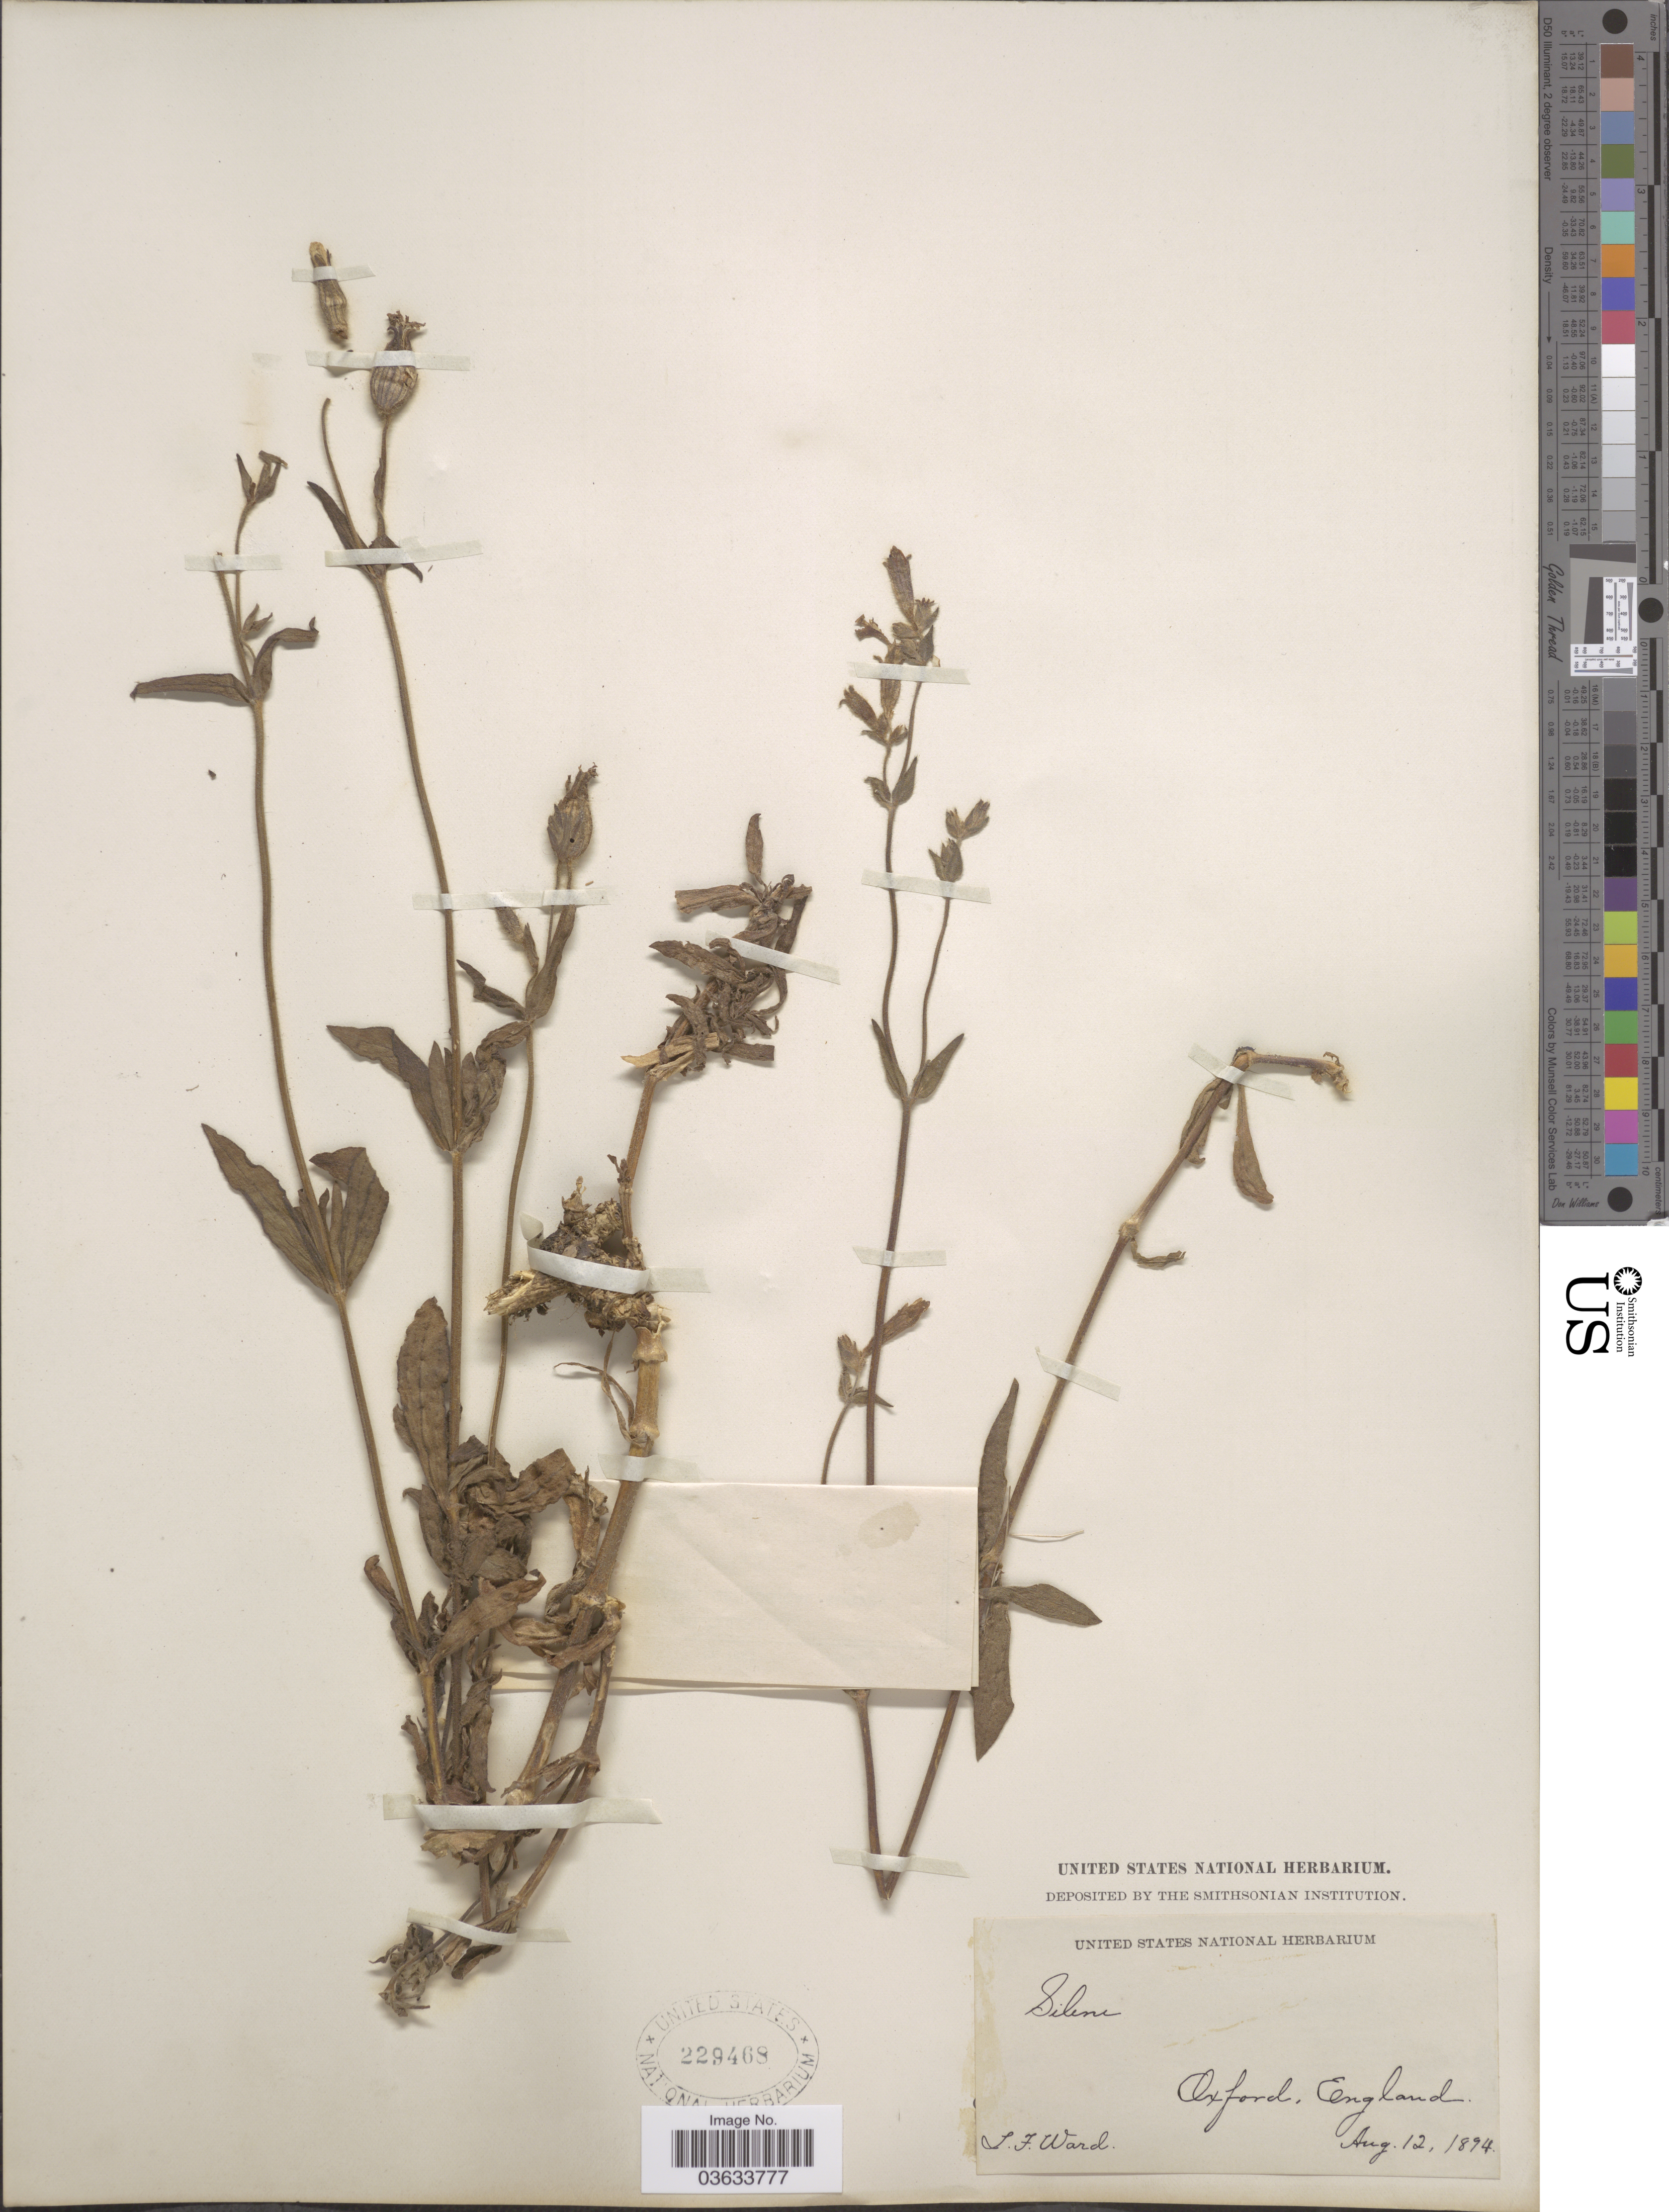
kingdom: Plantae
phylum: Tracheophyta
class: Magnoliopsida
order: Caryophyllales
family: Caryophyllaceae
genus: Silene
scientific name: Silene sp.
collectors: L. Ward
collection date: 1894-08-12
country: United Kingdom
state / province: England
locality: Oxford.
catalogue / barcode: US 229468